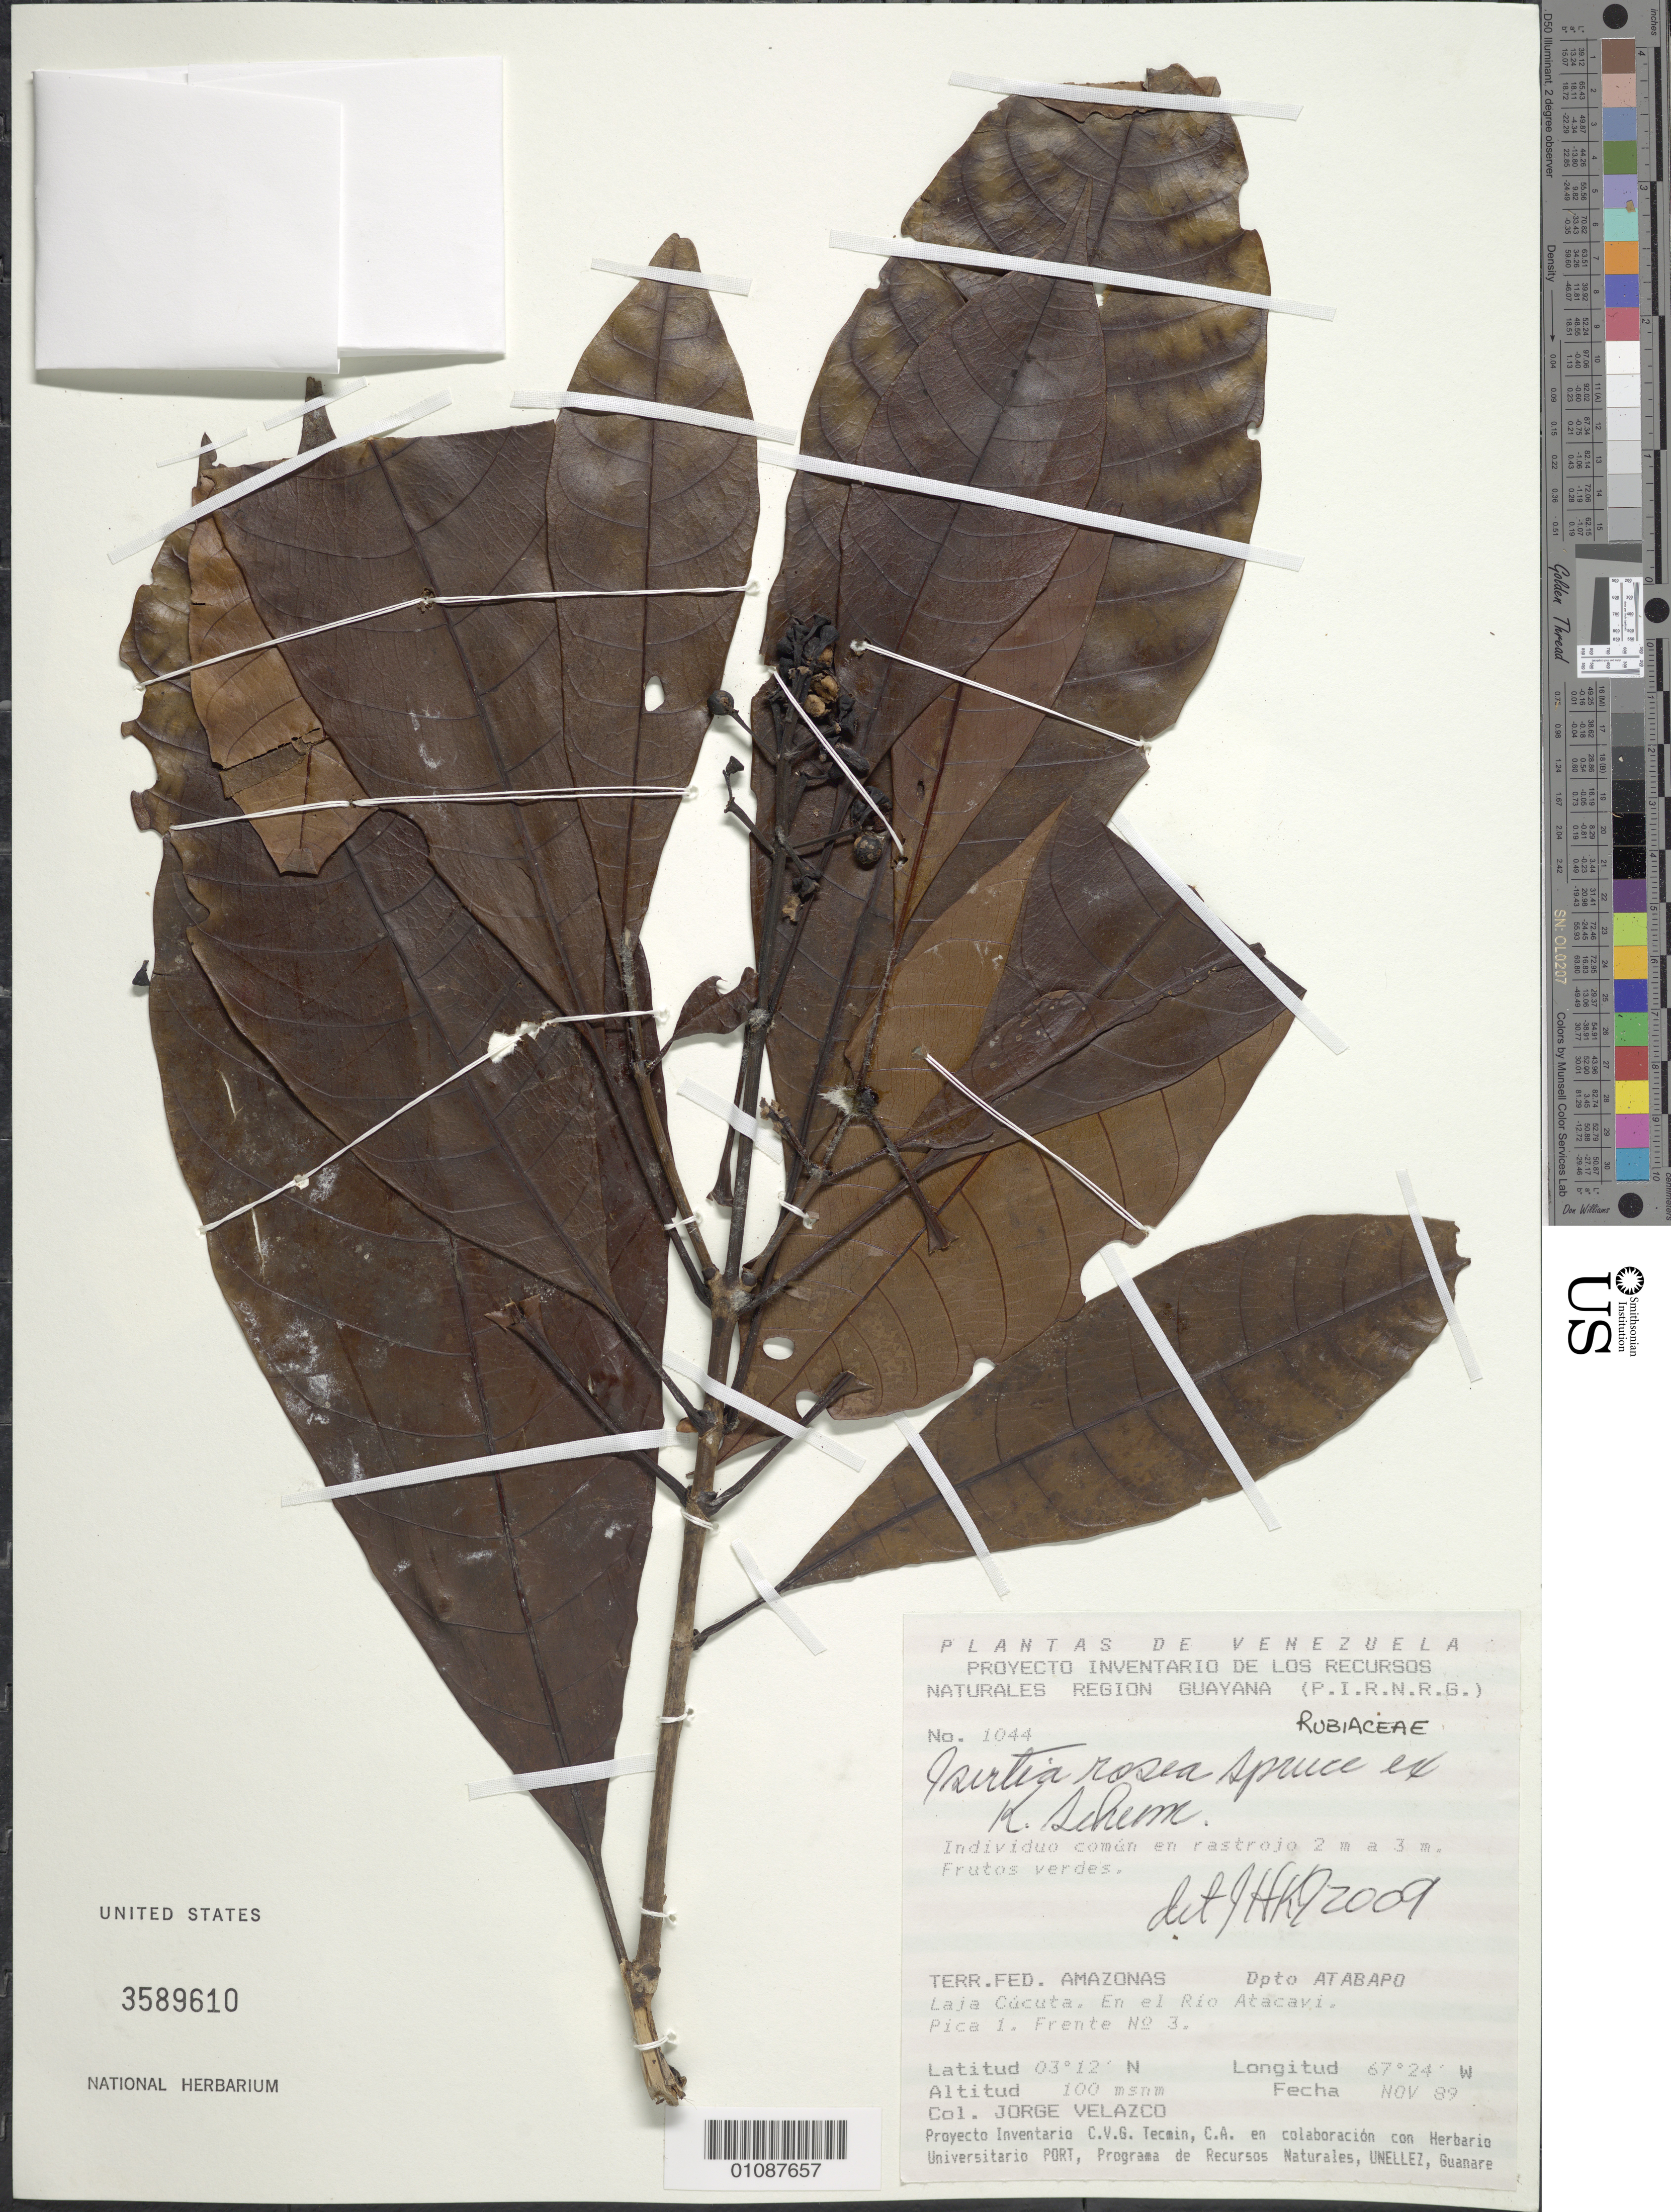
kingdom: Plantae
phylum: Tracheophyta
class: Magnoliopsida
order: Gentianales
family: Rubiaceae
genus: Isertia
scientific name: Isertia rosea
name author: Spruce ex K. Schum.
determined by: Kirkbride, J. H.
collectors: J. Velazco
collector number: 1044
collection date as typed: Nov-89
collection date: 1989-11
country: Venezuela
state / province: Amazonas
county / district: Atabapo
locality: Laja Cucuta. En el Rio Atacavi. Pica 1. Frente No. 3.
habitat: Rastrojo 2m a 3m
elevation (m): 100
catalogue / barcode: US 3589610